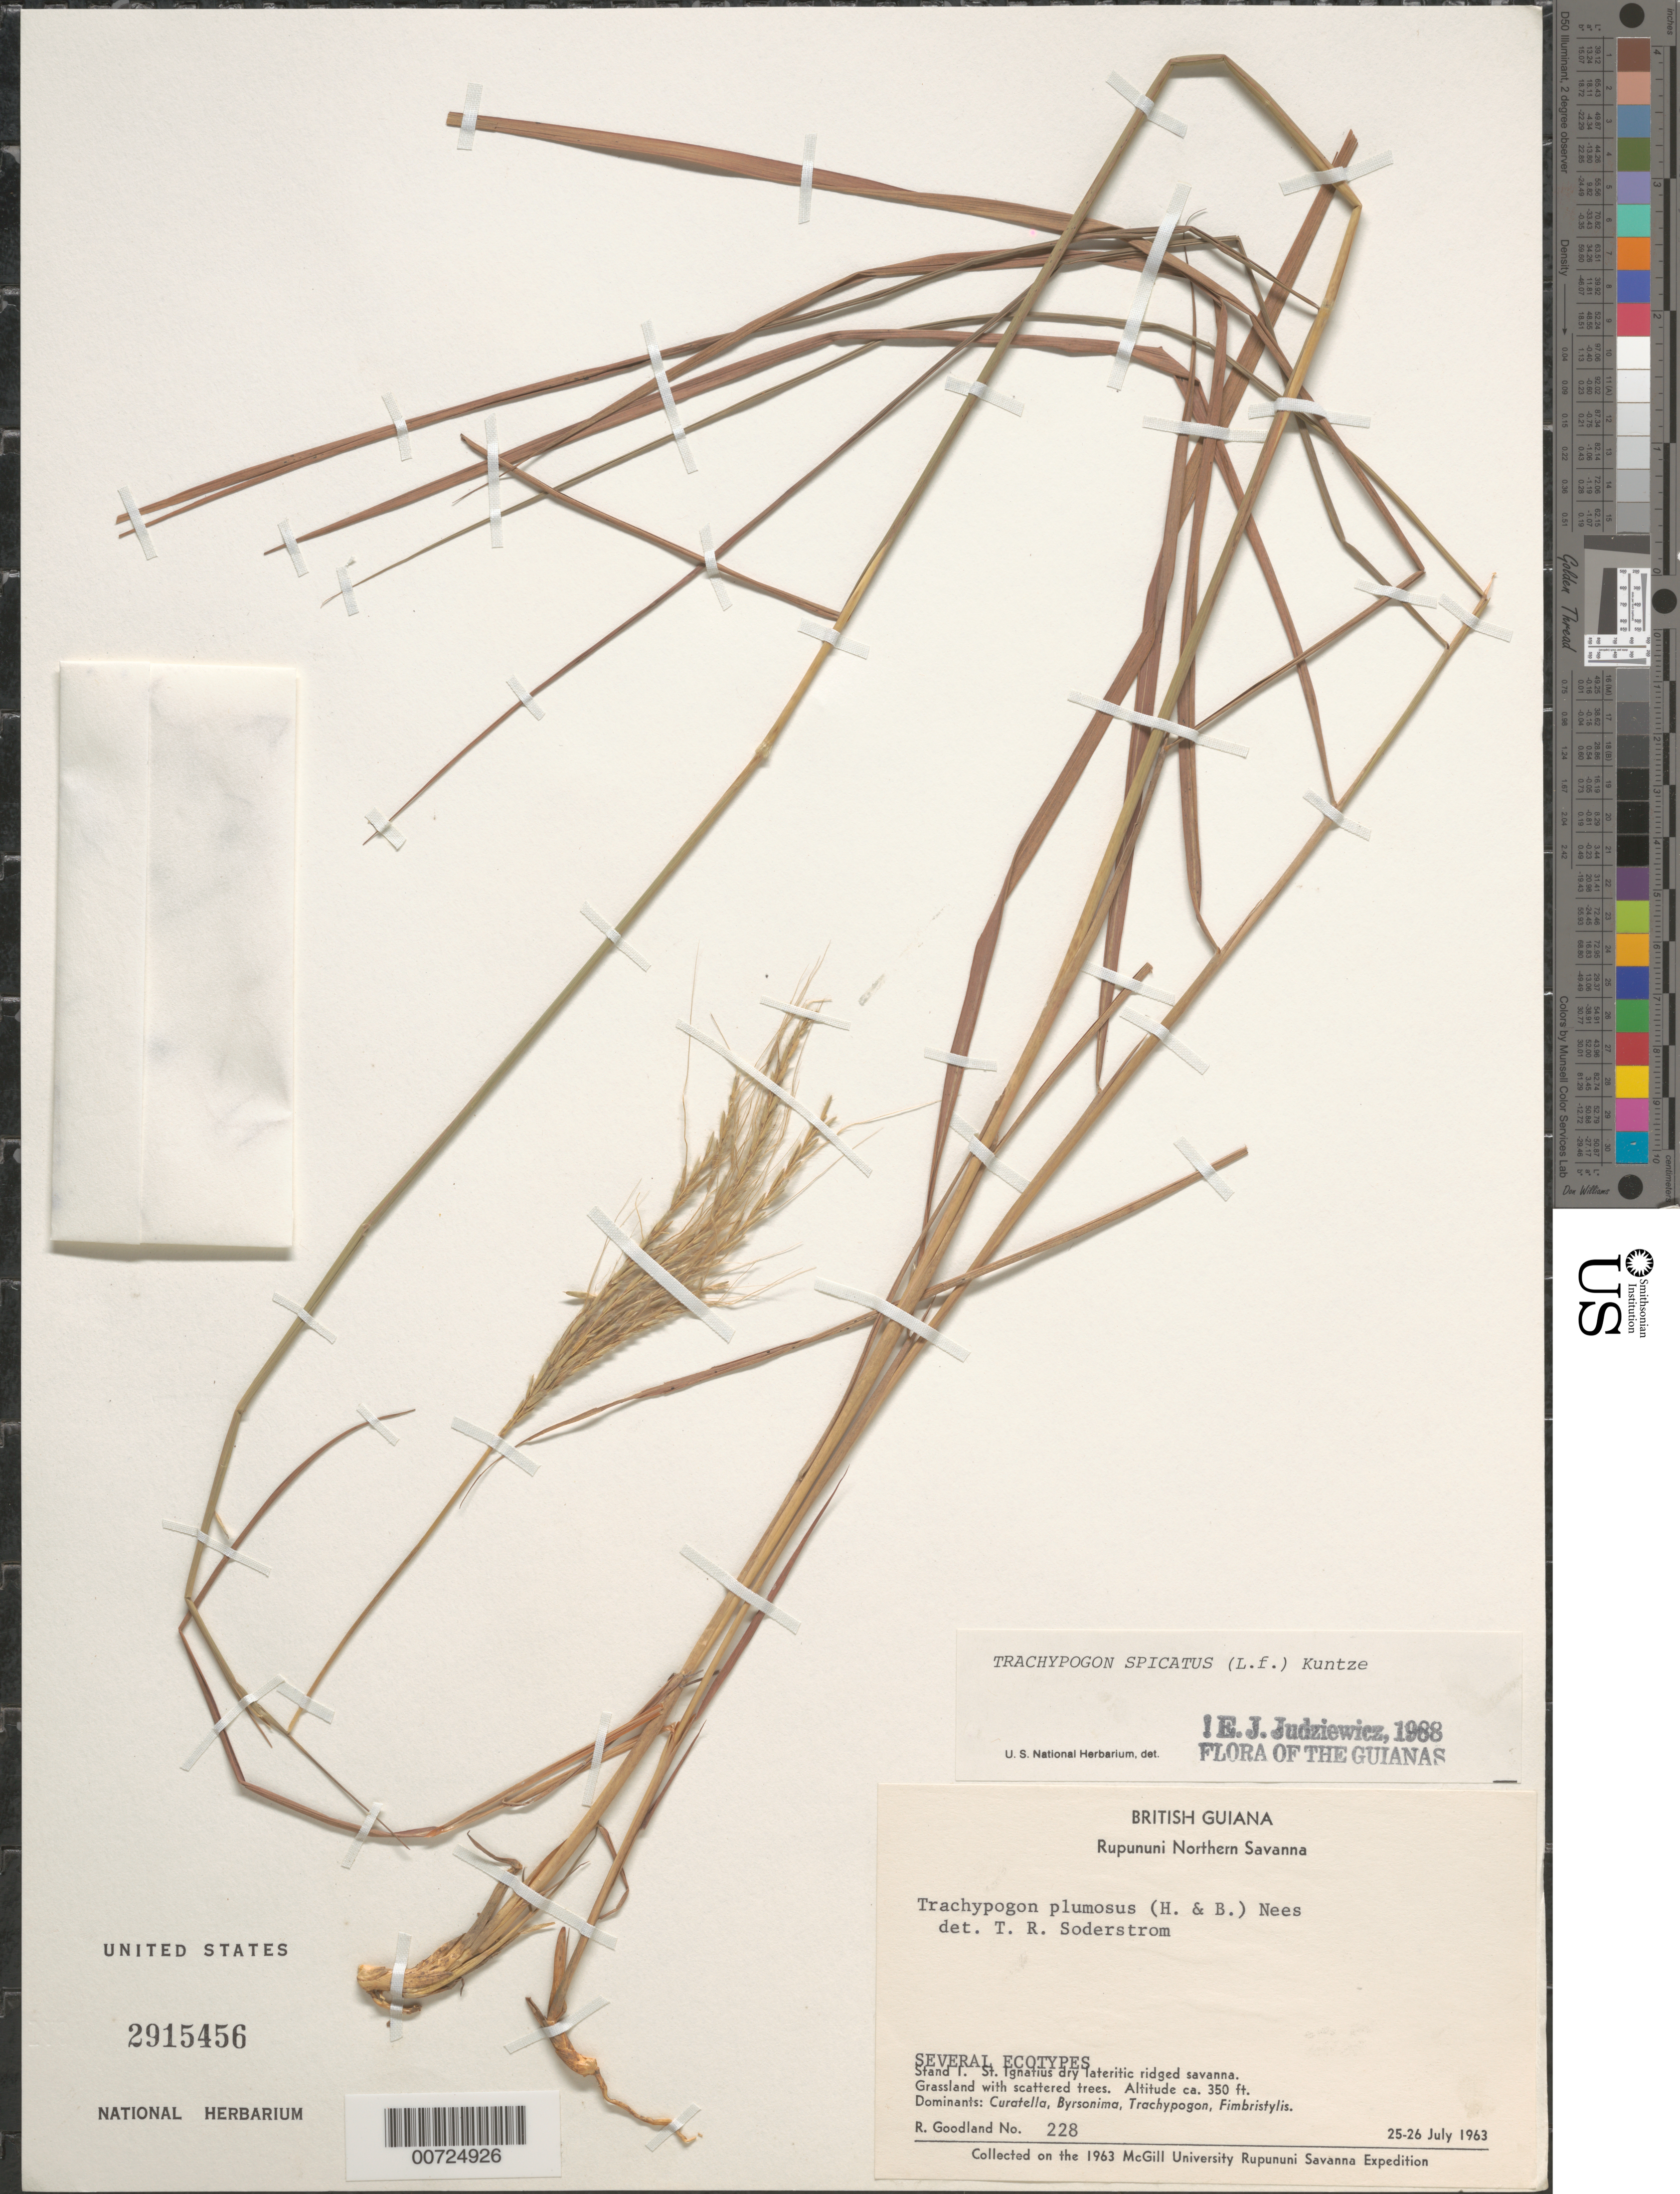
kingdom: Plantae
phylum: Tracheophyta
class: Liliopsida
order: Poales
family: Poaceae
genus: Trachypogon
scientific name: Trachypogon spicatus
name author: (L. f.) Kuntze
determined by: Judziewicz, E. J.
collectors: R. Goodland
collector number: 228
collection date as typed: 25-Jul-63 to 26-Jul-63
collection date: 1963-07-25/1963-07-26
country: Guyana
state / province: U. Takutu-U. Essequibo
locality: Rupununi Northern Savanna, St. Ignatius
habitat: Dry lateritic ridged savanna; Grassland with scattered trees. Dominants: Curatella, Byrsonima, Trachypogon, Fimbristylis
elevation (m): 107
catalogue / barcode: US 2915456